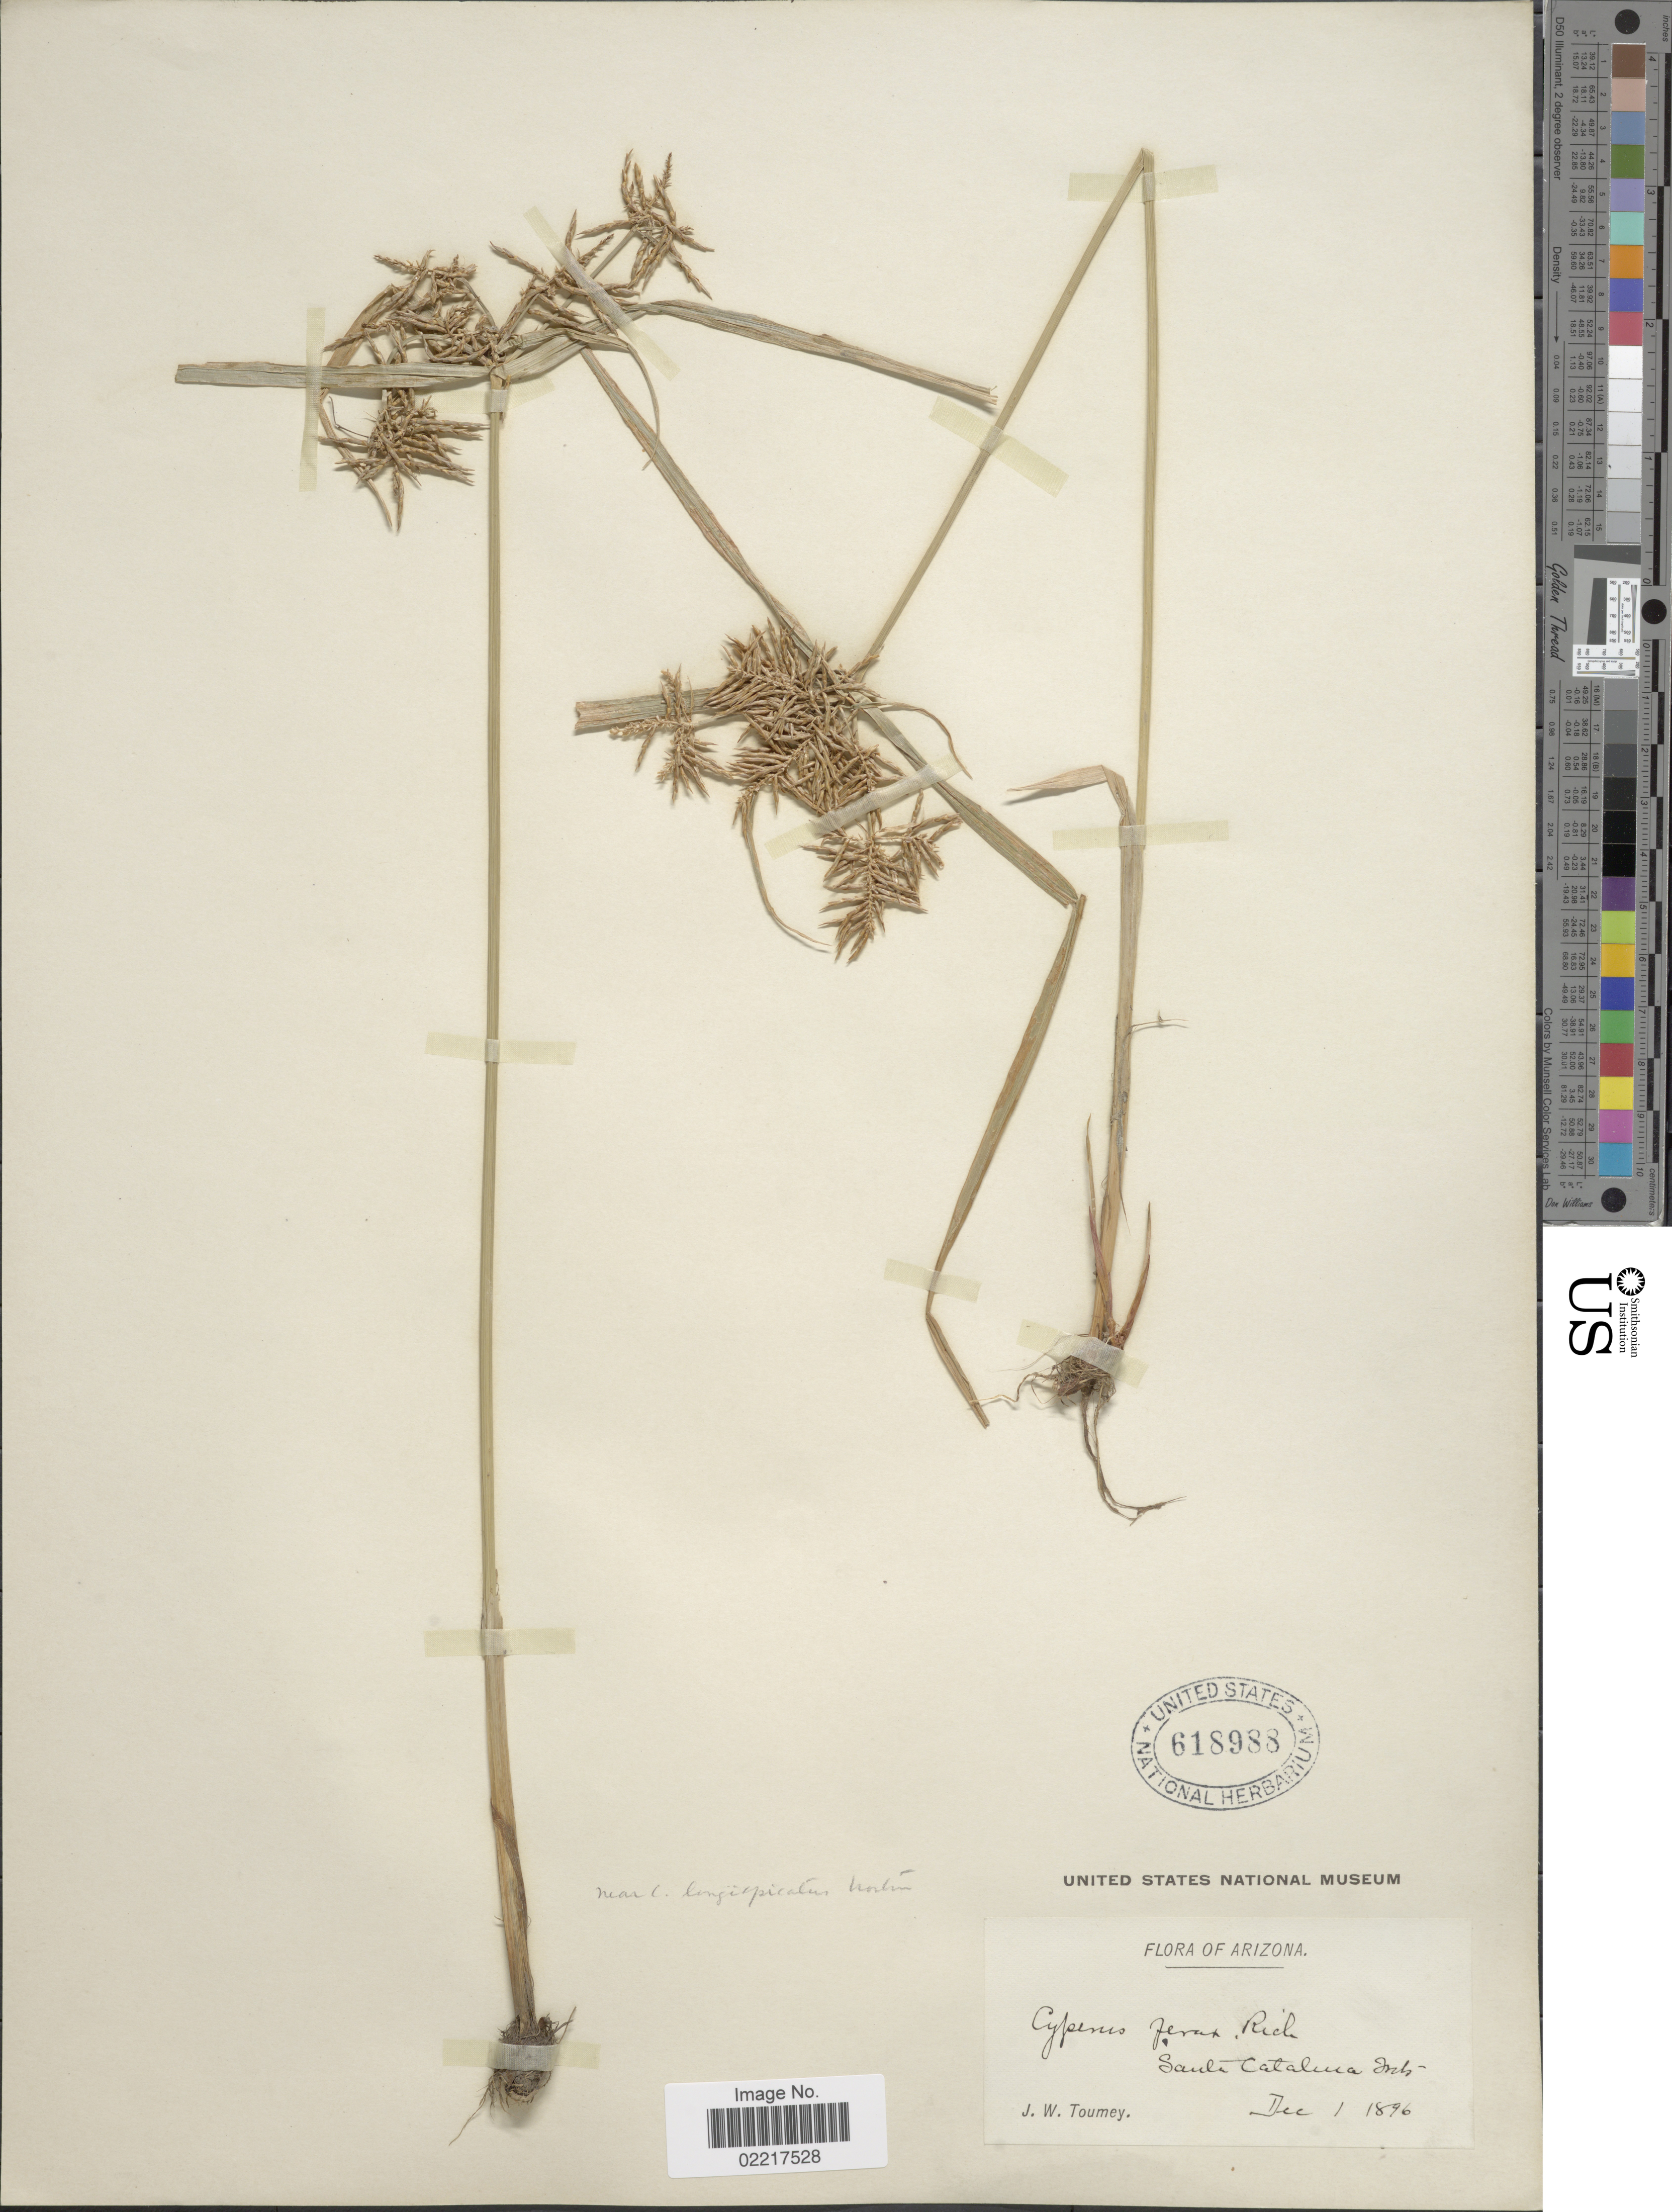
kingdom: Plantae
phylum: Tracheophyta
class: Liliopsida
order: Poales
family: Cyperaceae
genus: Cyperus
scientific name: Cyperus odoratus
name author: L.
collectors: J. W. Toumey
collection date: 1896-12-01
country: United States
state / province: Arizona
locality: Santa Catalina Mts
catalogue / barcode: US 618988